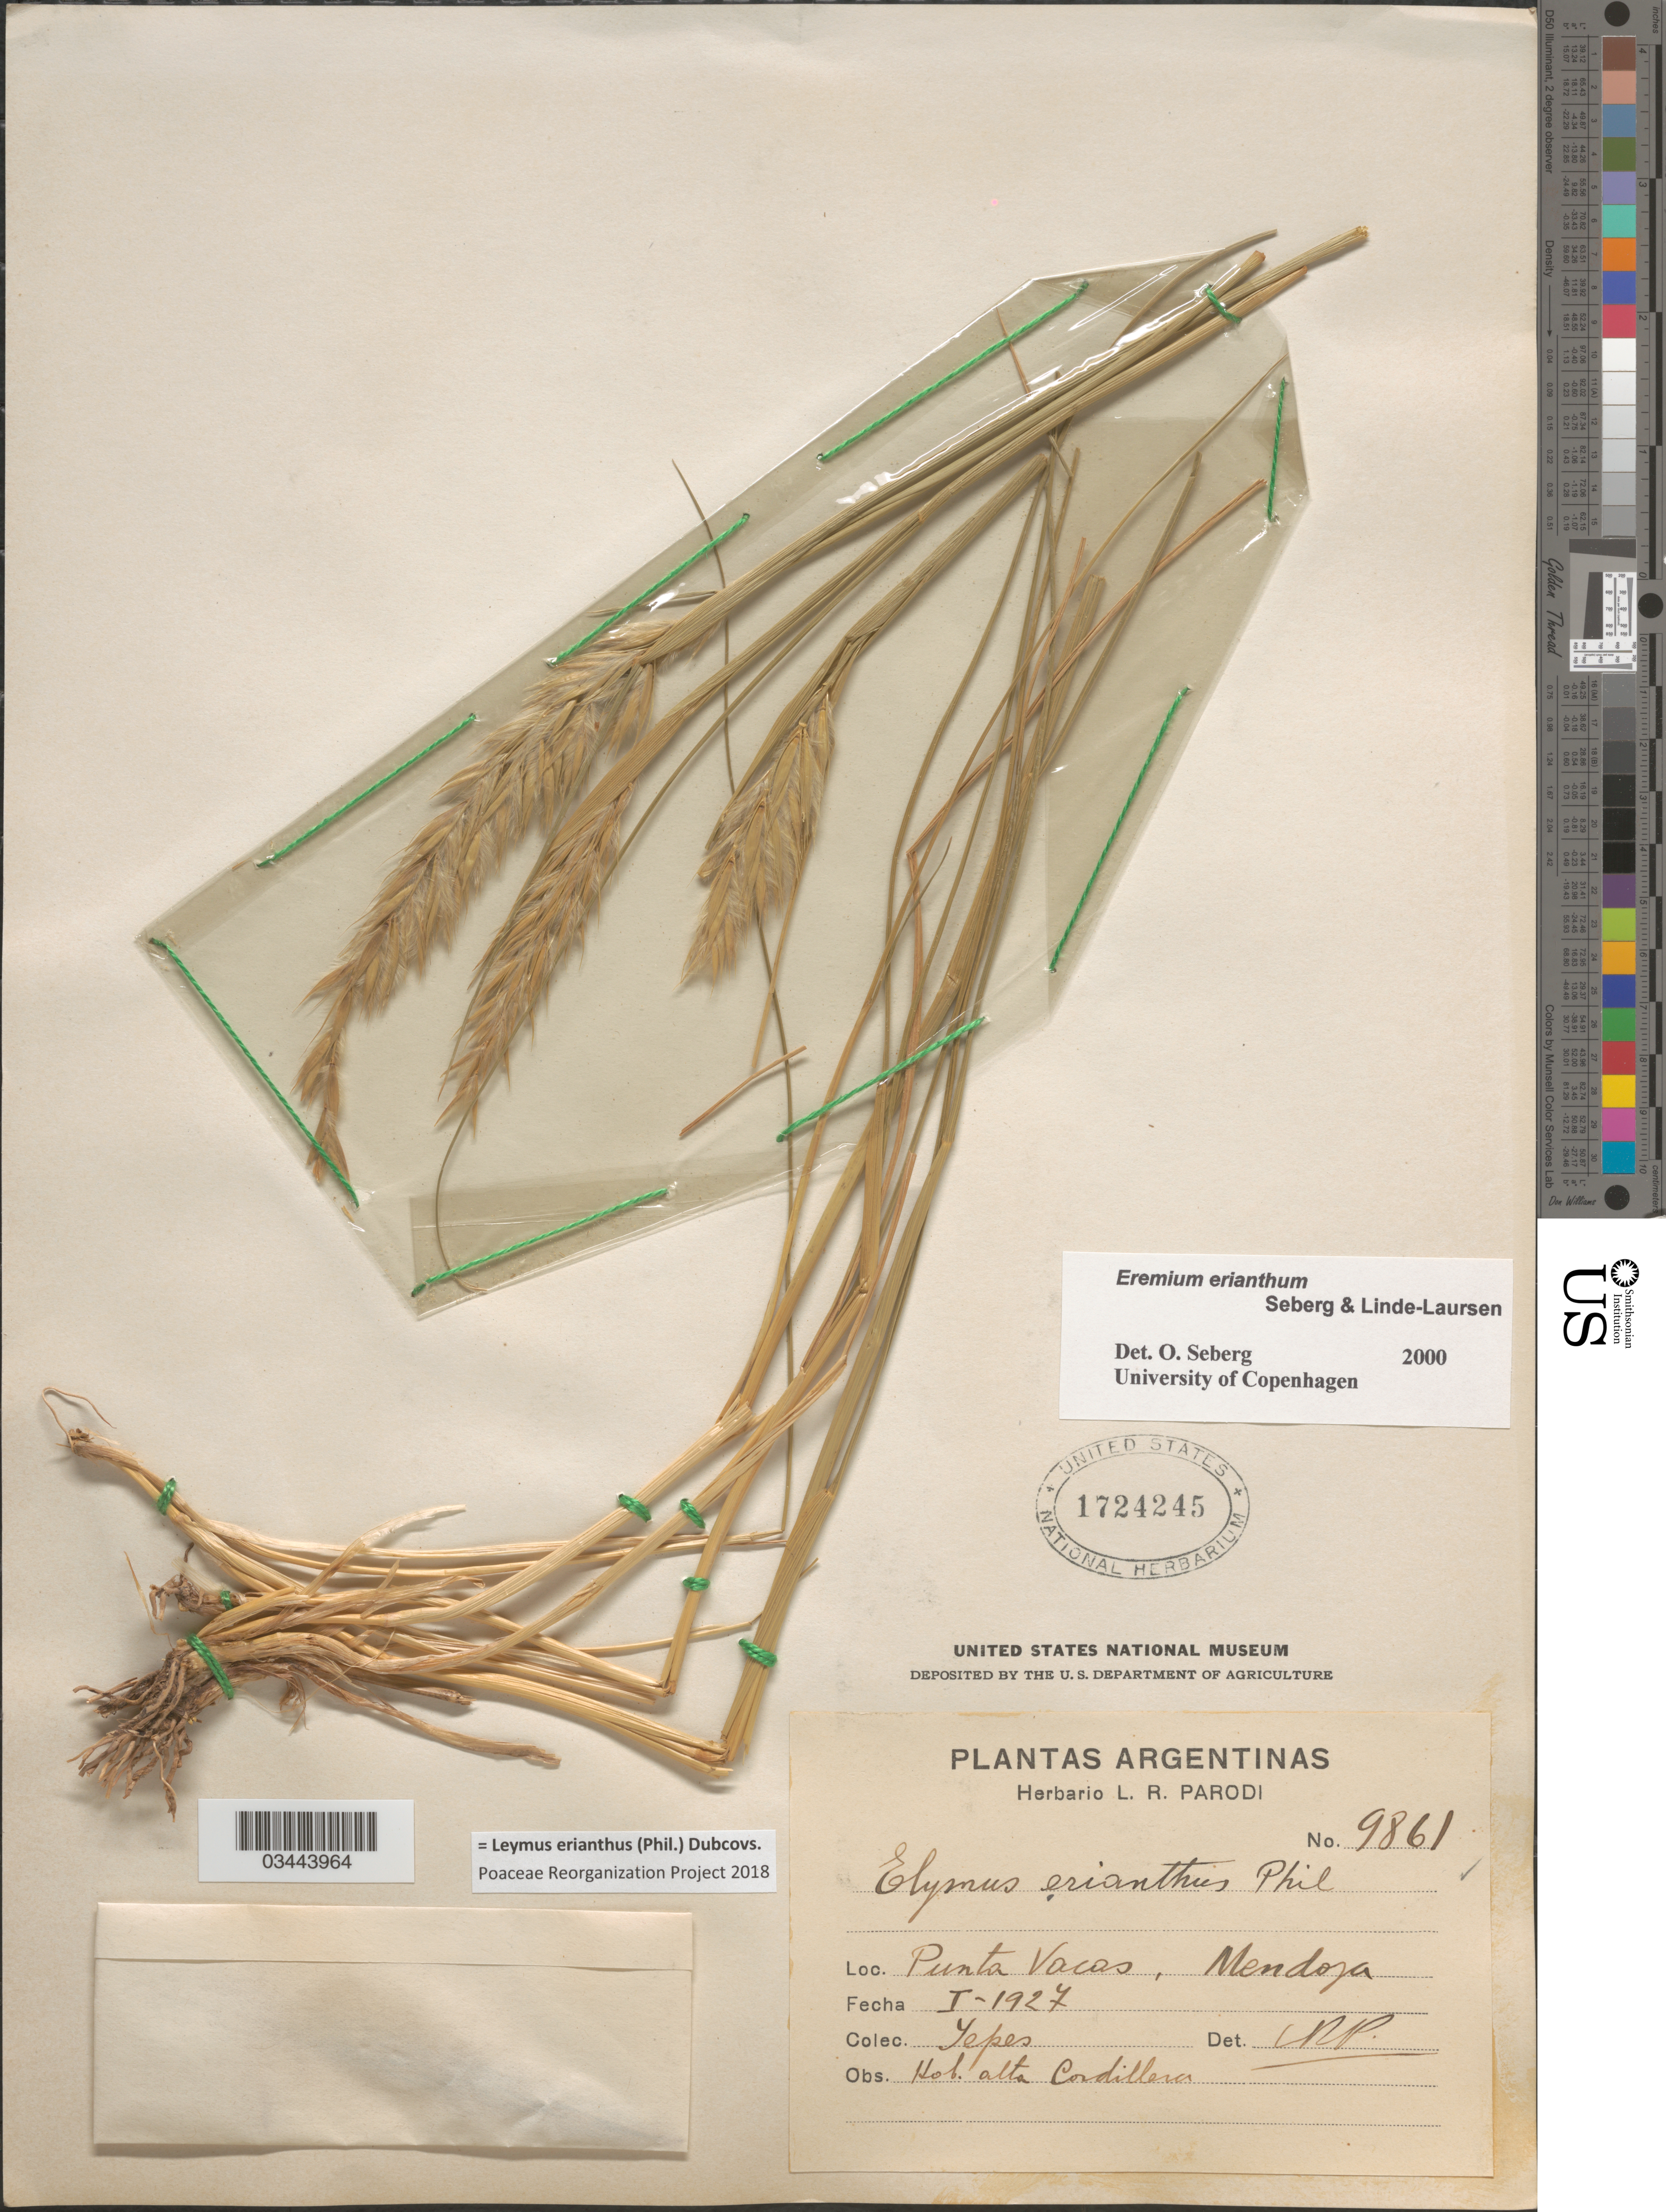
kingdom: Plantae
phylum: Tracheophyta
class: Liliopsida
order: Poales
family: Poaceae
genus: Leymus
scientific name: Leymus erianthus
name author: (Phil.) Dubcovsky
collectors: Yepes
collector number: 9861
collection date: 1927-01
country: Argentina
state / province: Mendoza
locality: Punta Vacas. Hob. alta Cordillera.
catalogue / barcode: US 1724245